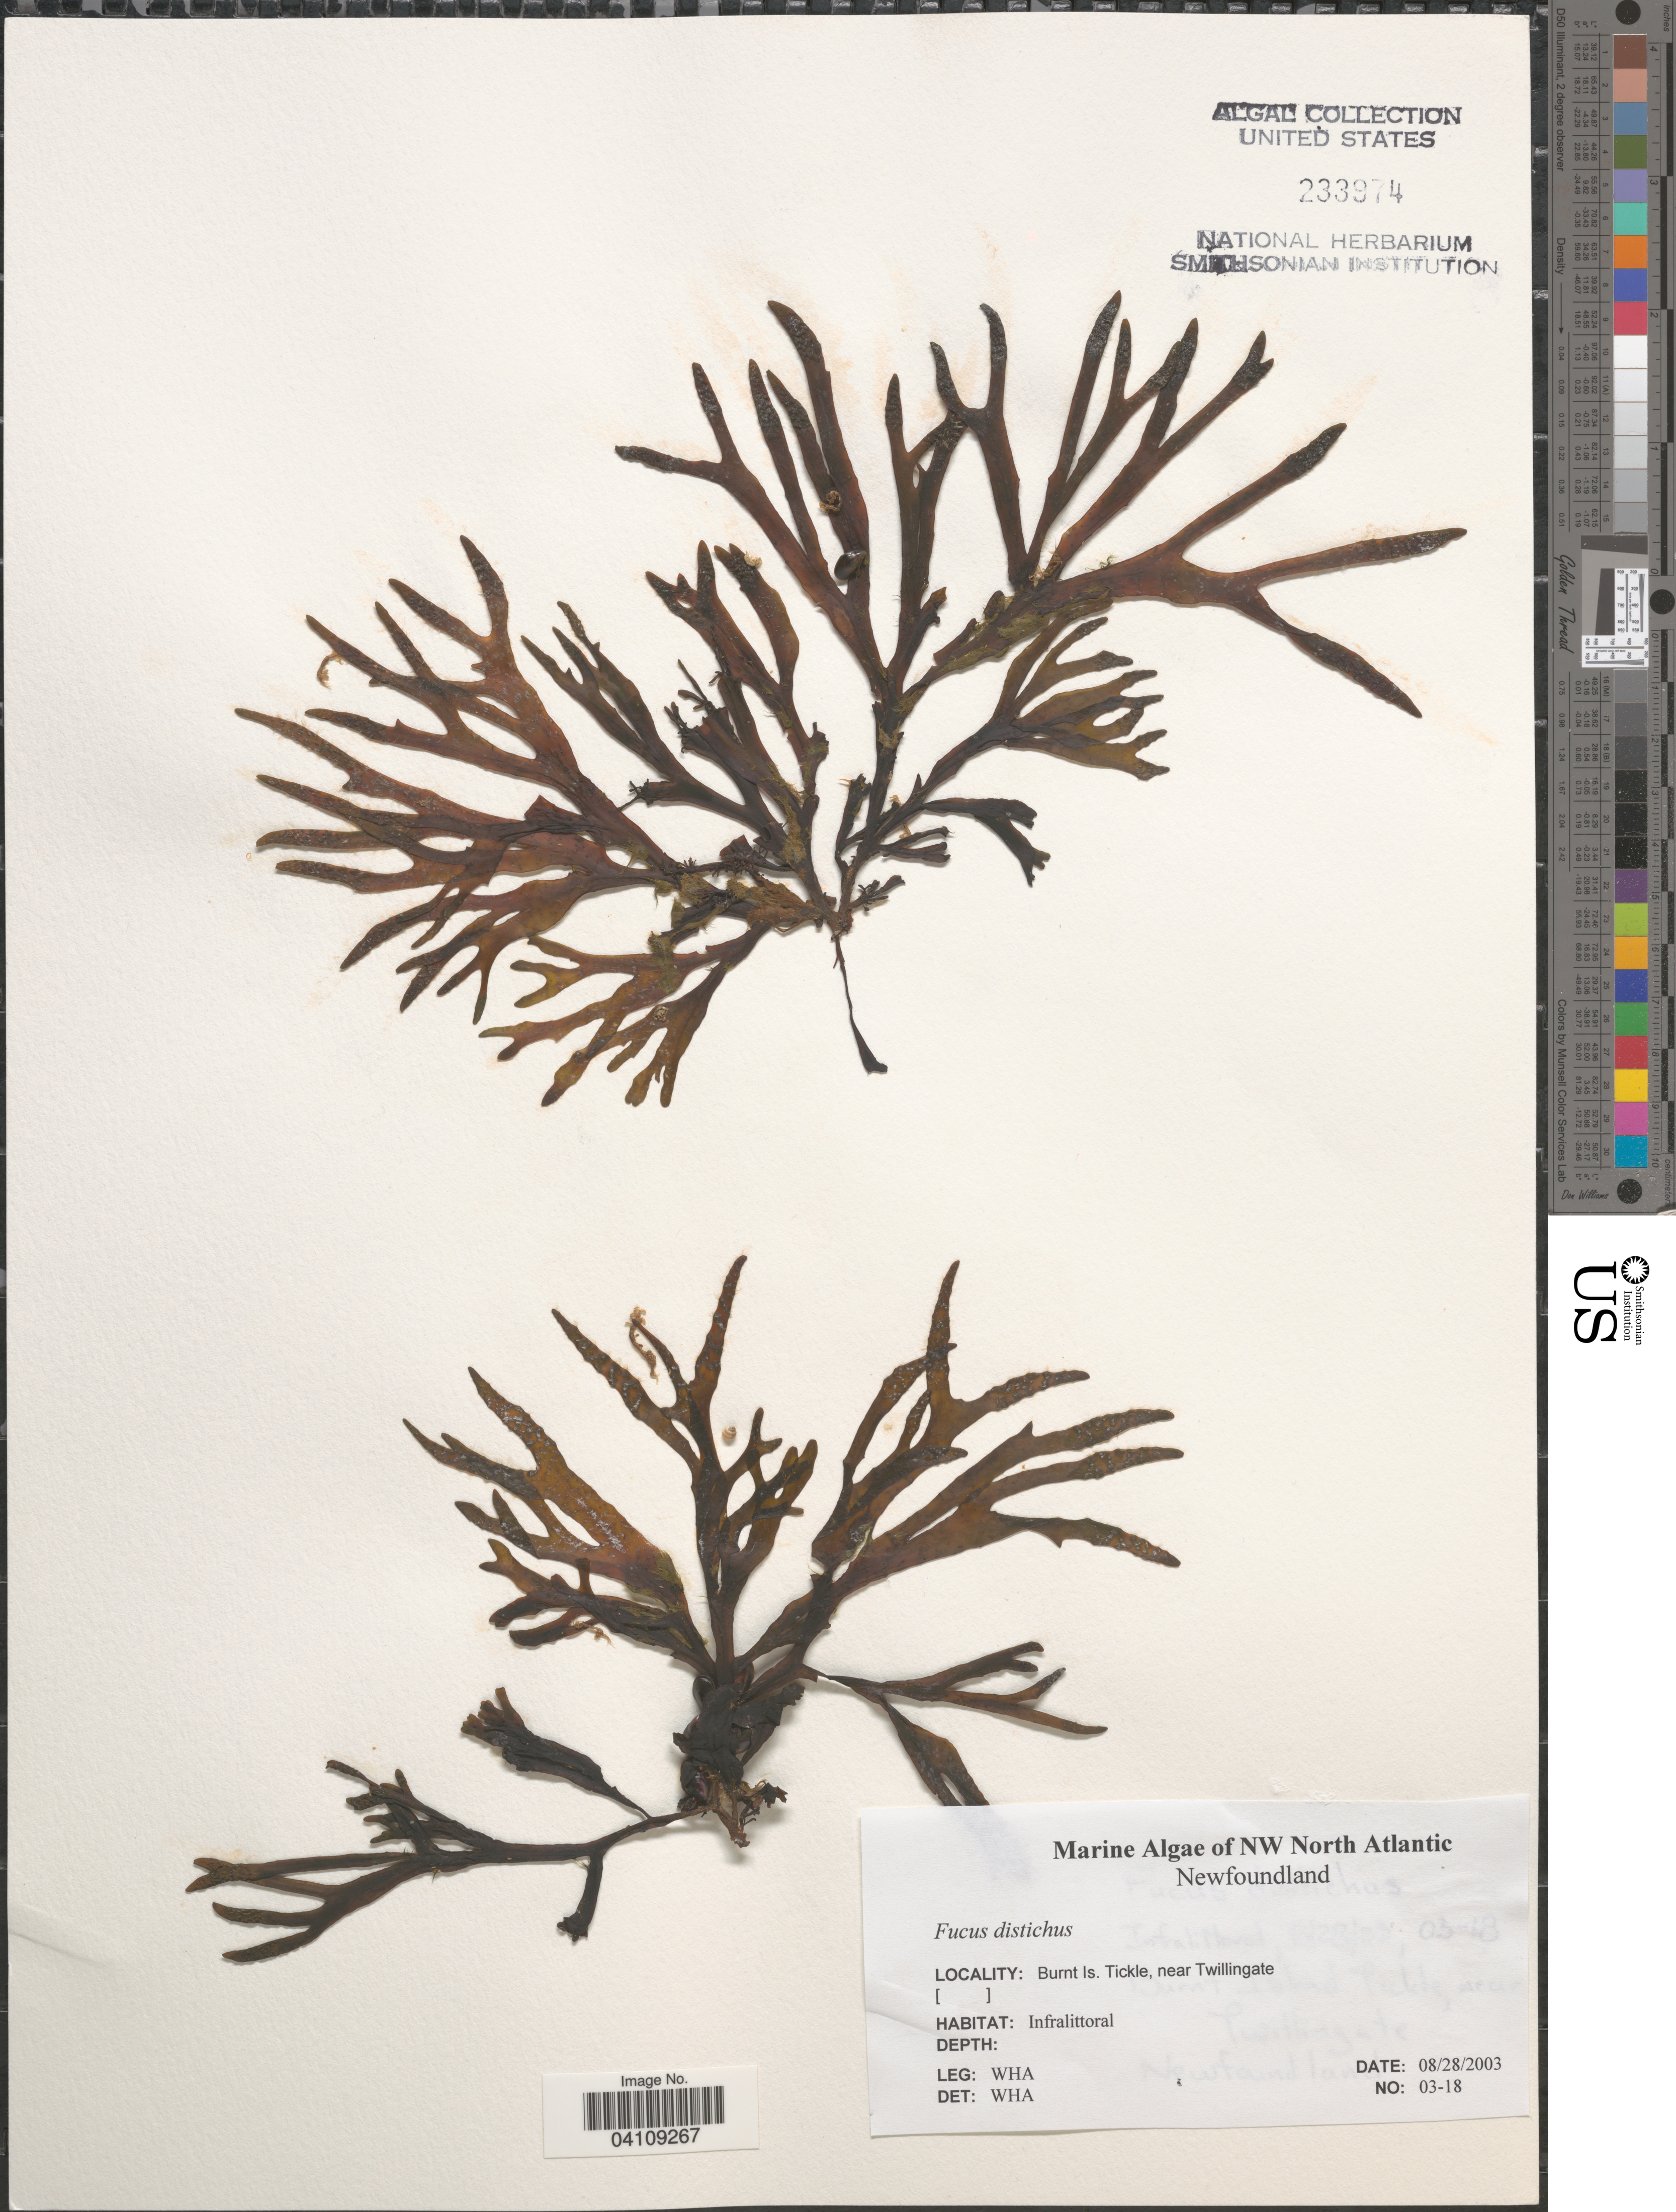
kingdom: Chromista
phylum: Ochrophyta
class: Phaeophyceae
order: Fucales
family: Fucaceae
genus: Fucus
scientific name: Fucus distichus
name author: L.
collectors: W. H. Adey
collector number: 03-18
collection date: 2003-08-28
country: Canada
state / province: Newfoundland and Labrador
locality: NW North Atlantic. Burnt Is. Tickle, near Twillingate.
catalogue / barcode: US 233974